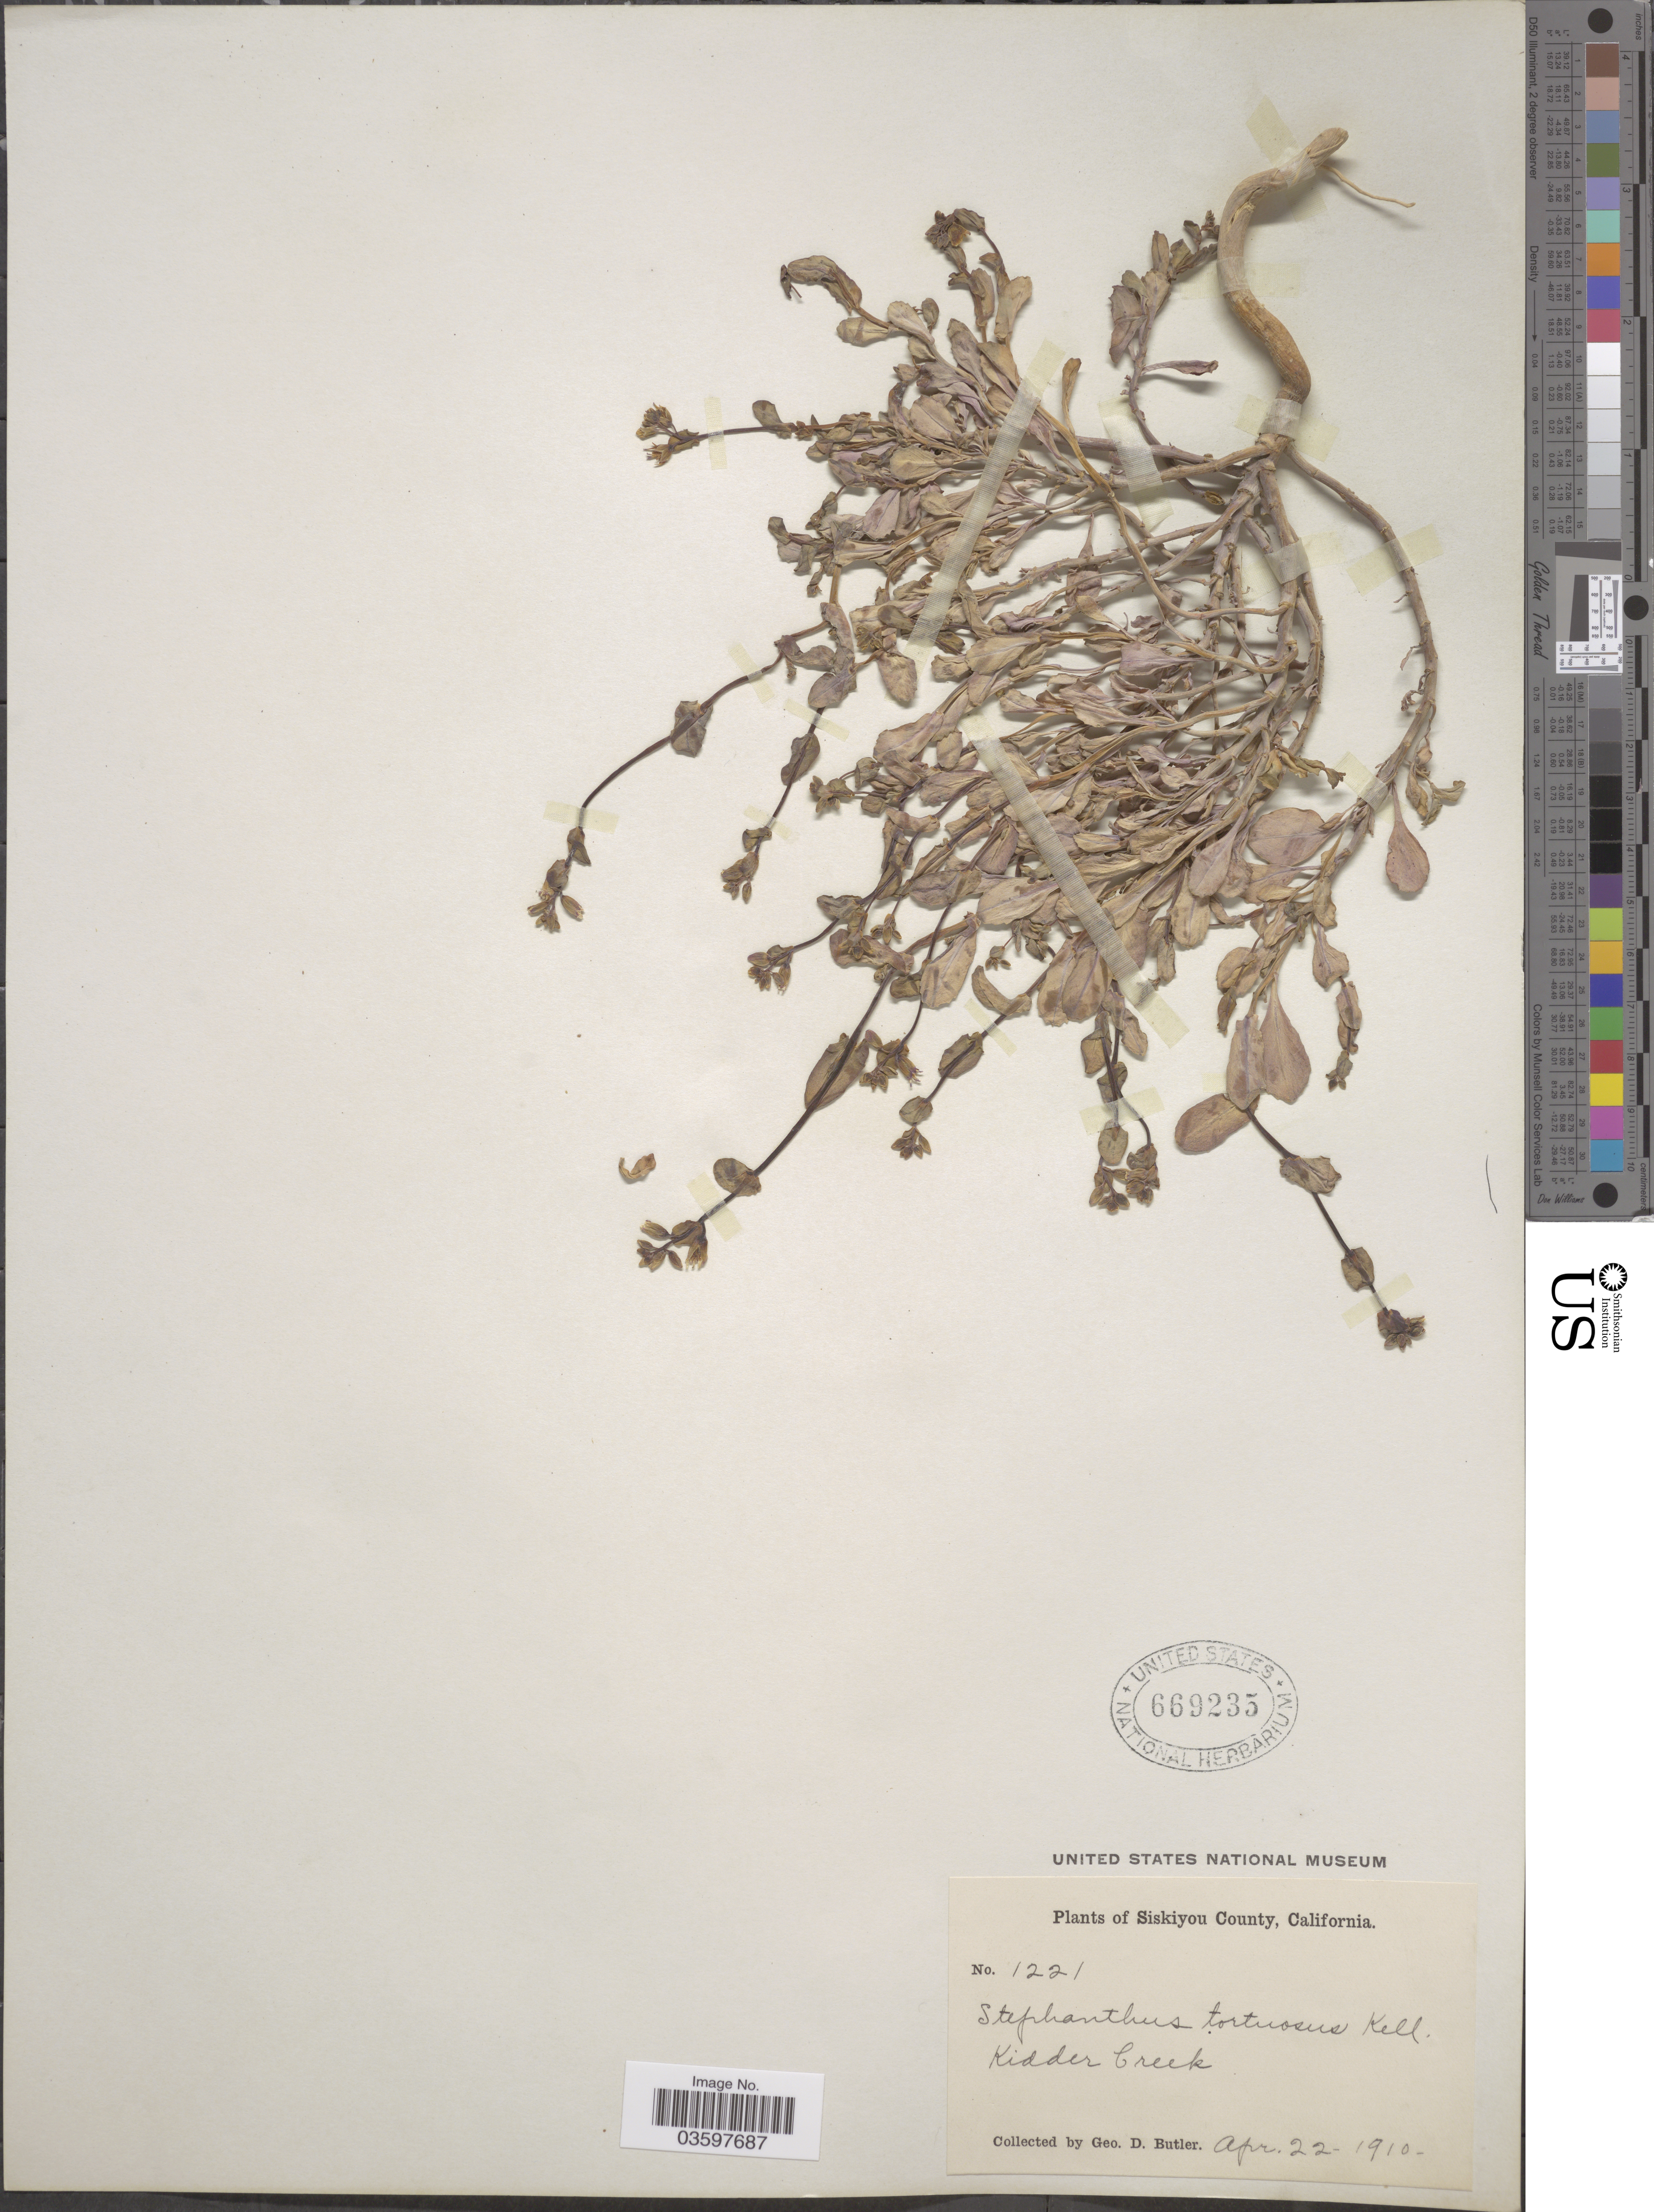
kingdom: Plantae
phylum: Tracheophyta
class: Magnoliopsida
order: Brassicales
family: Brassicaceae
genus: Streptanthus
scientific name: Streptanthus tortuosus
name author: Kellogg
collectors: G. D. Butler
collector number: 1221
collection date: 1910-04-22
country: United States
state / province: California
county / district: Siskiyou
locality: Siskiyou County. Kidder Creek.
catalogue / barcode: US 669235